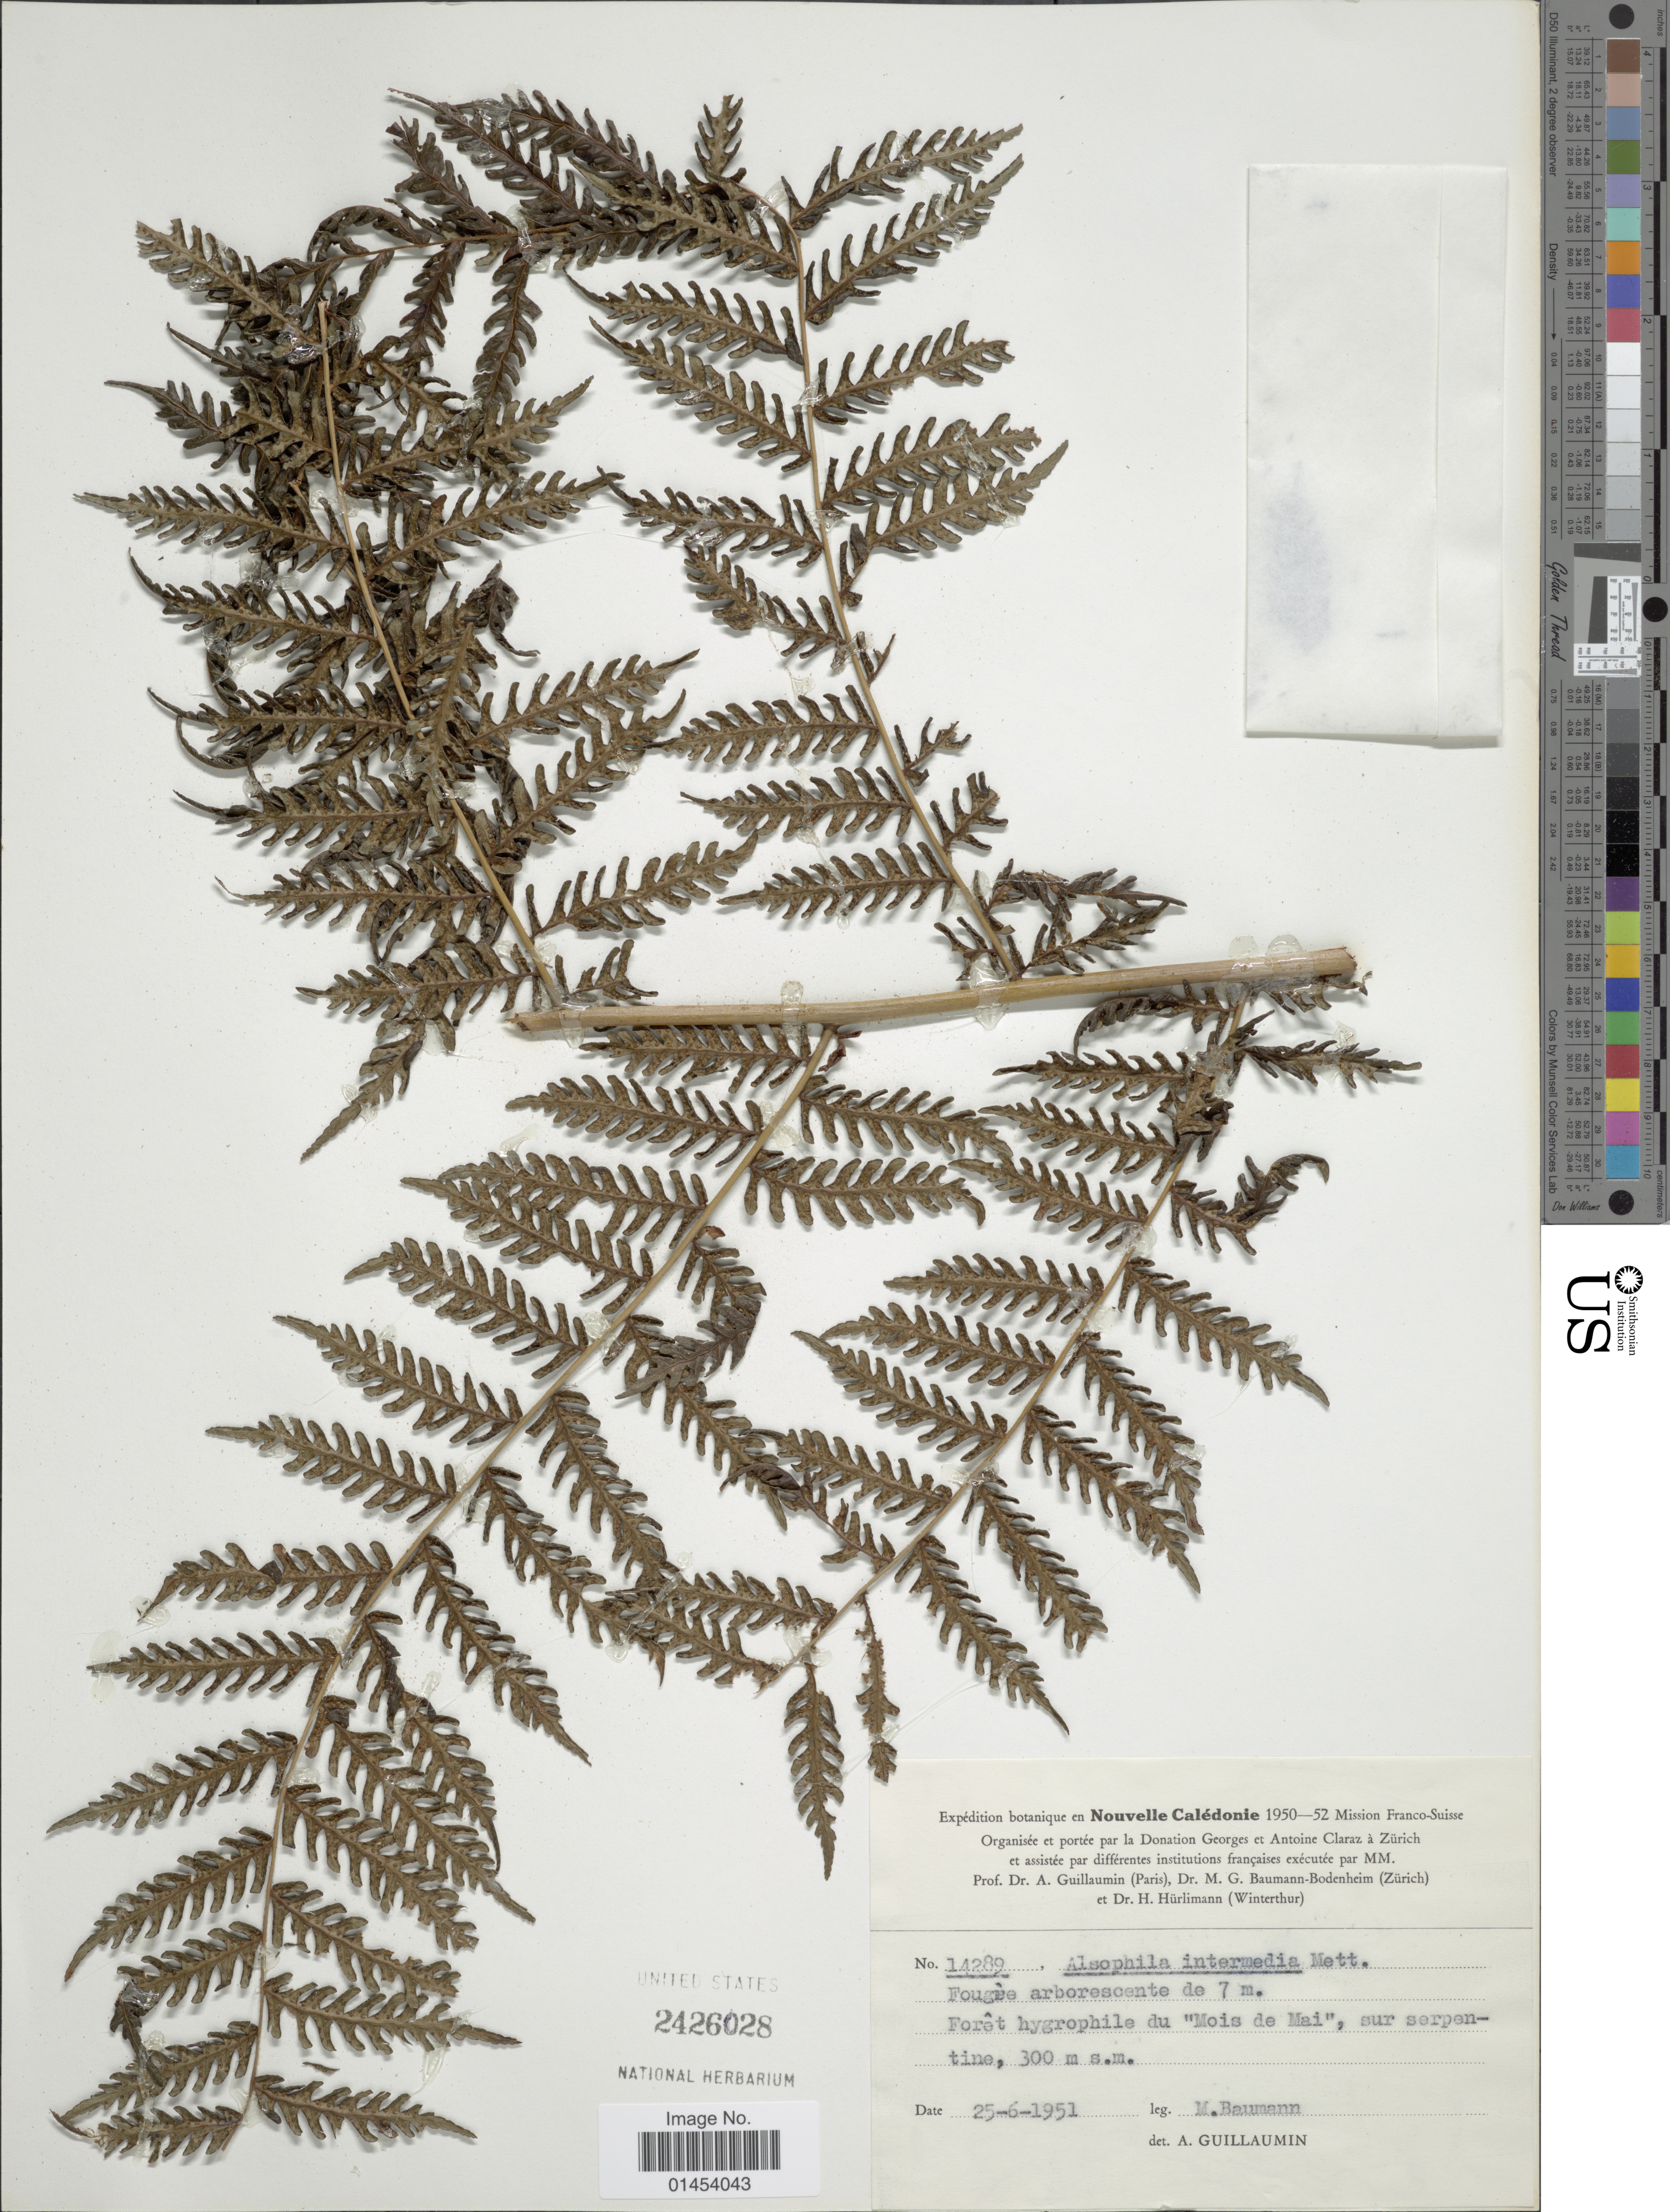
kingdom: Plantae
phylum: Tracheophyta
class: Polypodiopsida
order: Cyatheales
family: Cyatheaceae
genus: Cyathea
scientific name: Cyathea intermedia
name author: (Mett.) Copel.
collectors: M. Baumann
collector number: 14289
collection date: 1951-06-25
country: New Caledonia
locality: Forêt hygrophile du "Mois de Mai", sur serpentine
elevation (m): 300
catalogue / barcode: US 2426028